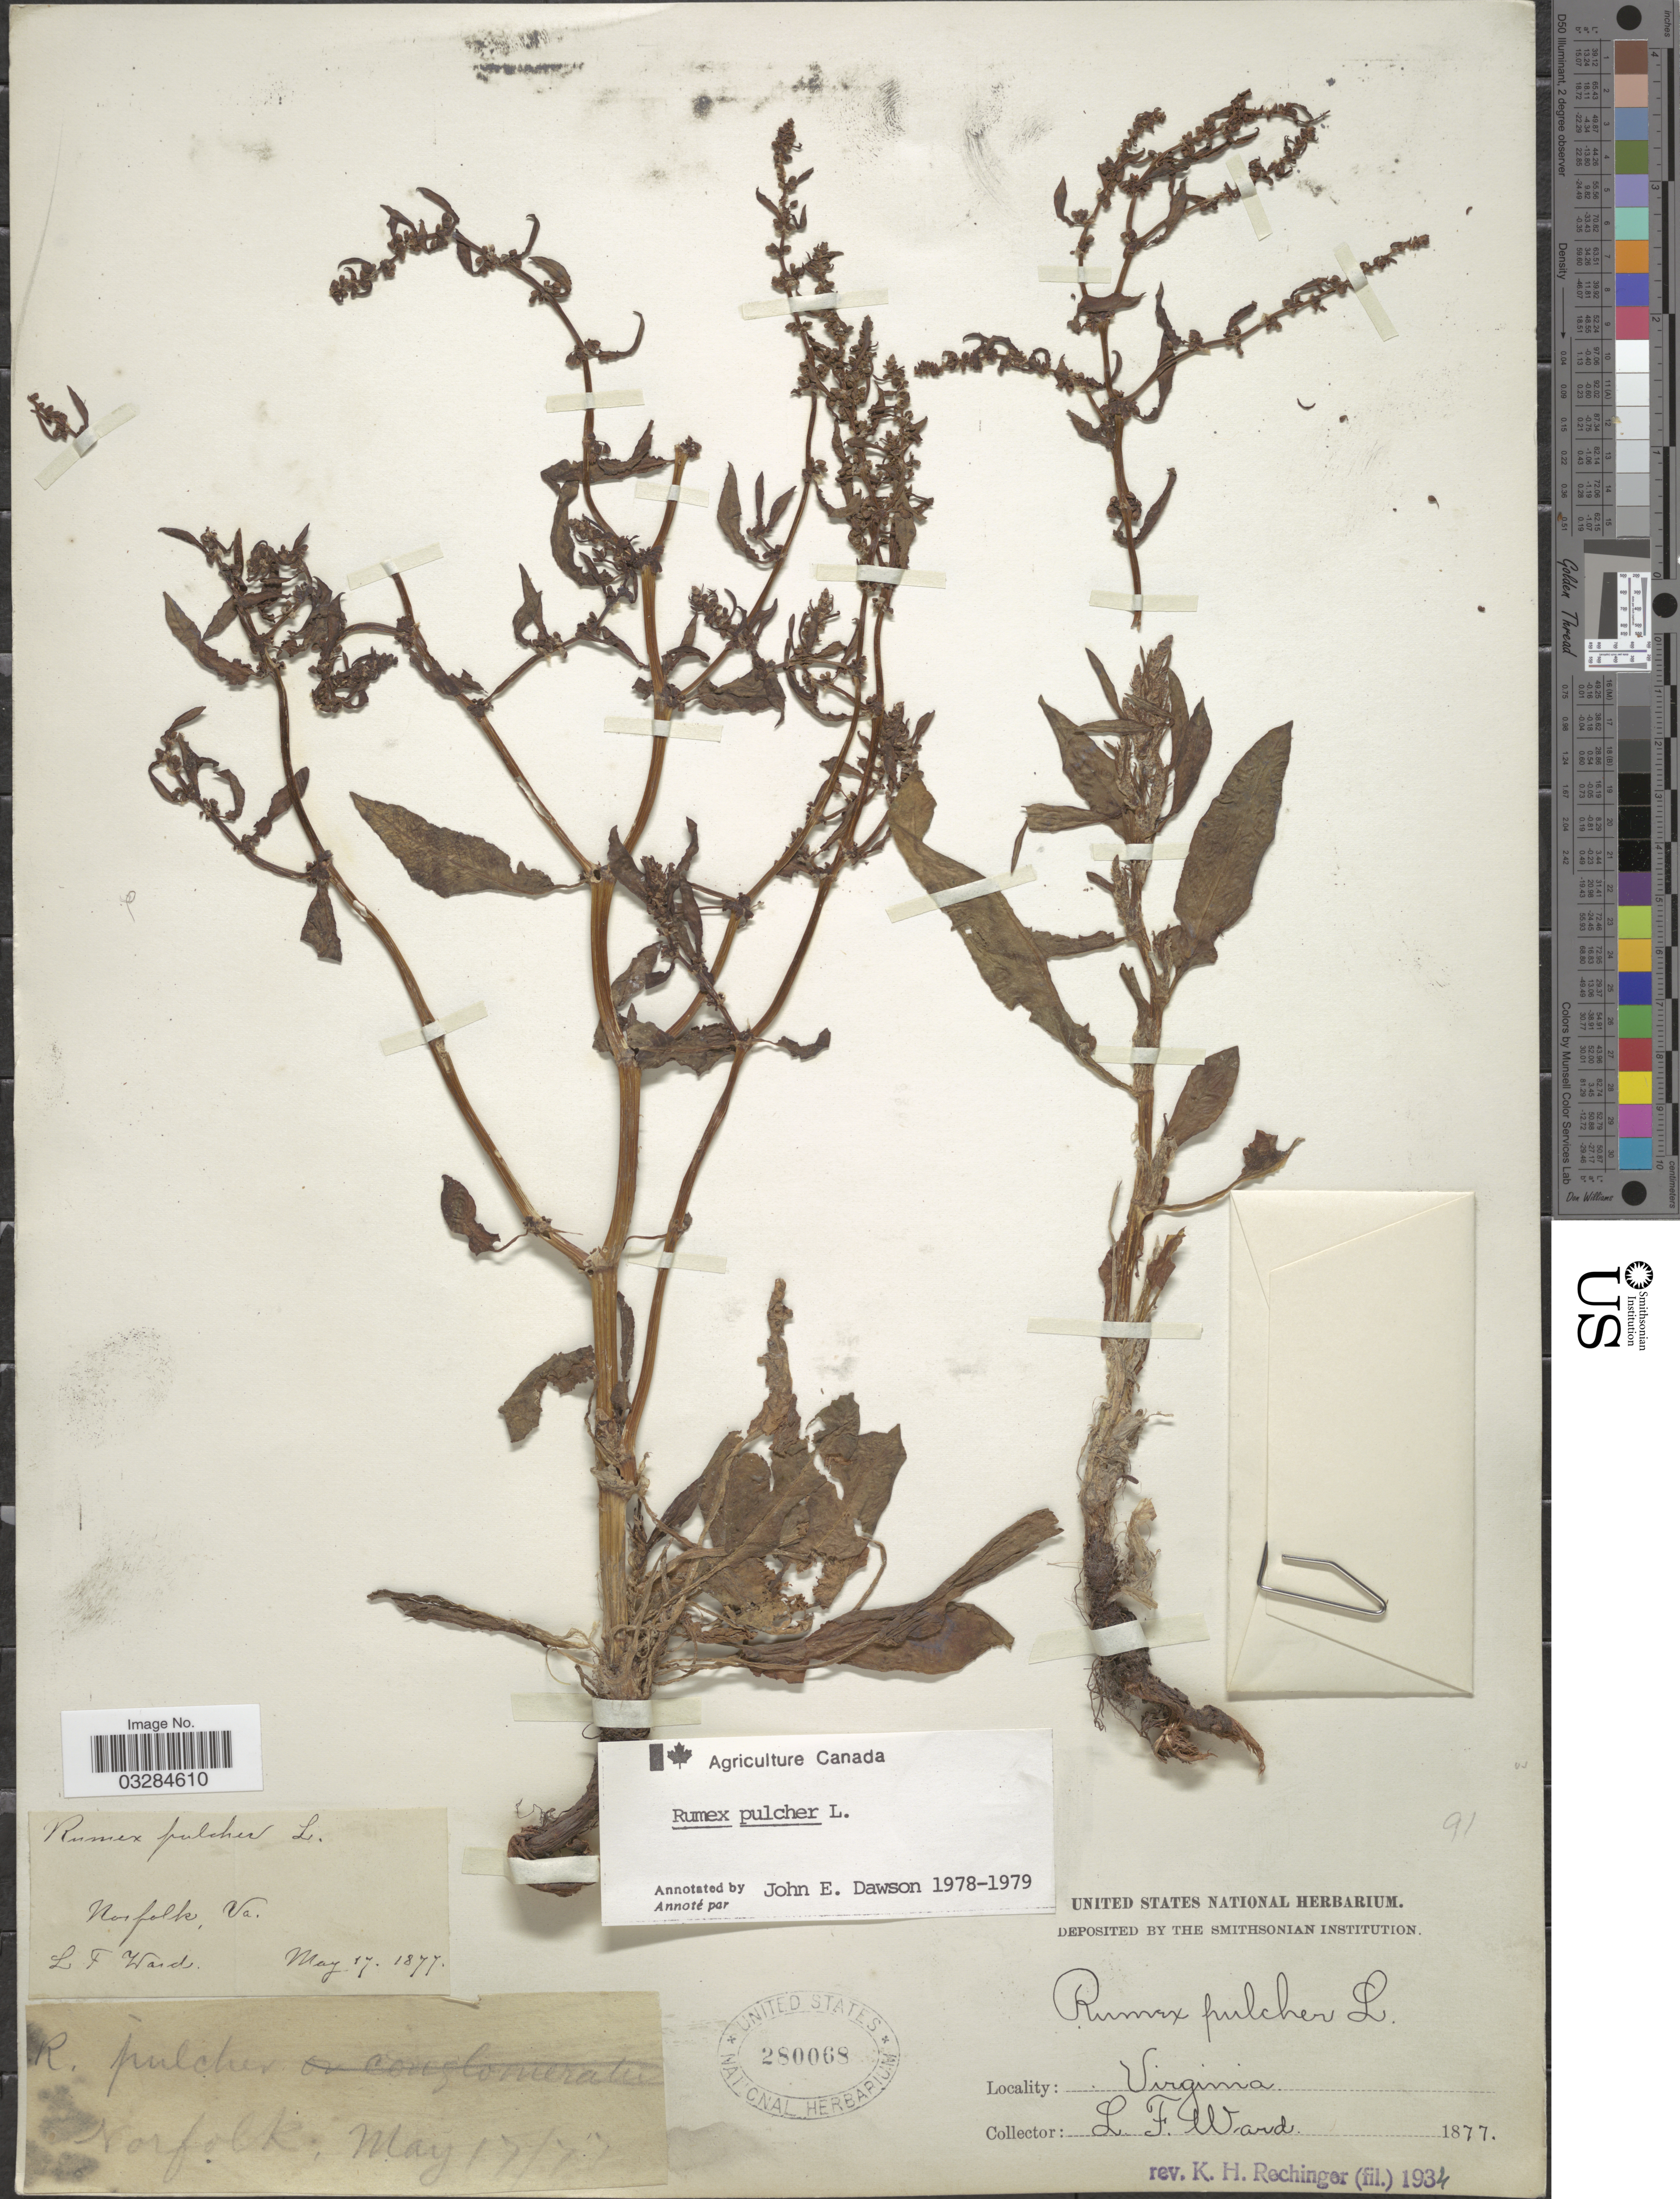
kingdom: Plantae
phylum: Tracheophyta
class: Magnoliopsida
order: Caryophyllales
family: Polygonaceae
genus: Rumex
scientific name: Rumex pulcher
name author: L.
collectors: L. Ward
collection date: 1877-05-17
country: United States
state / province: Virginia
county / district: City of Norfolk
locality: Norfolk.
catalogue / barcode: US 280068